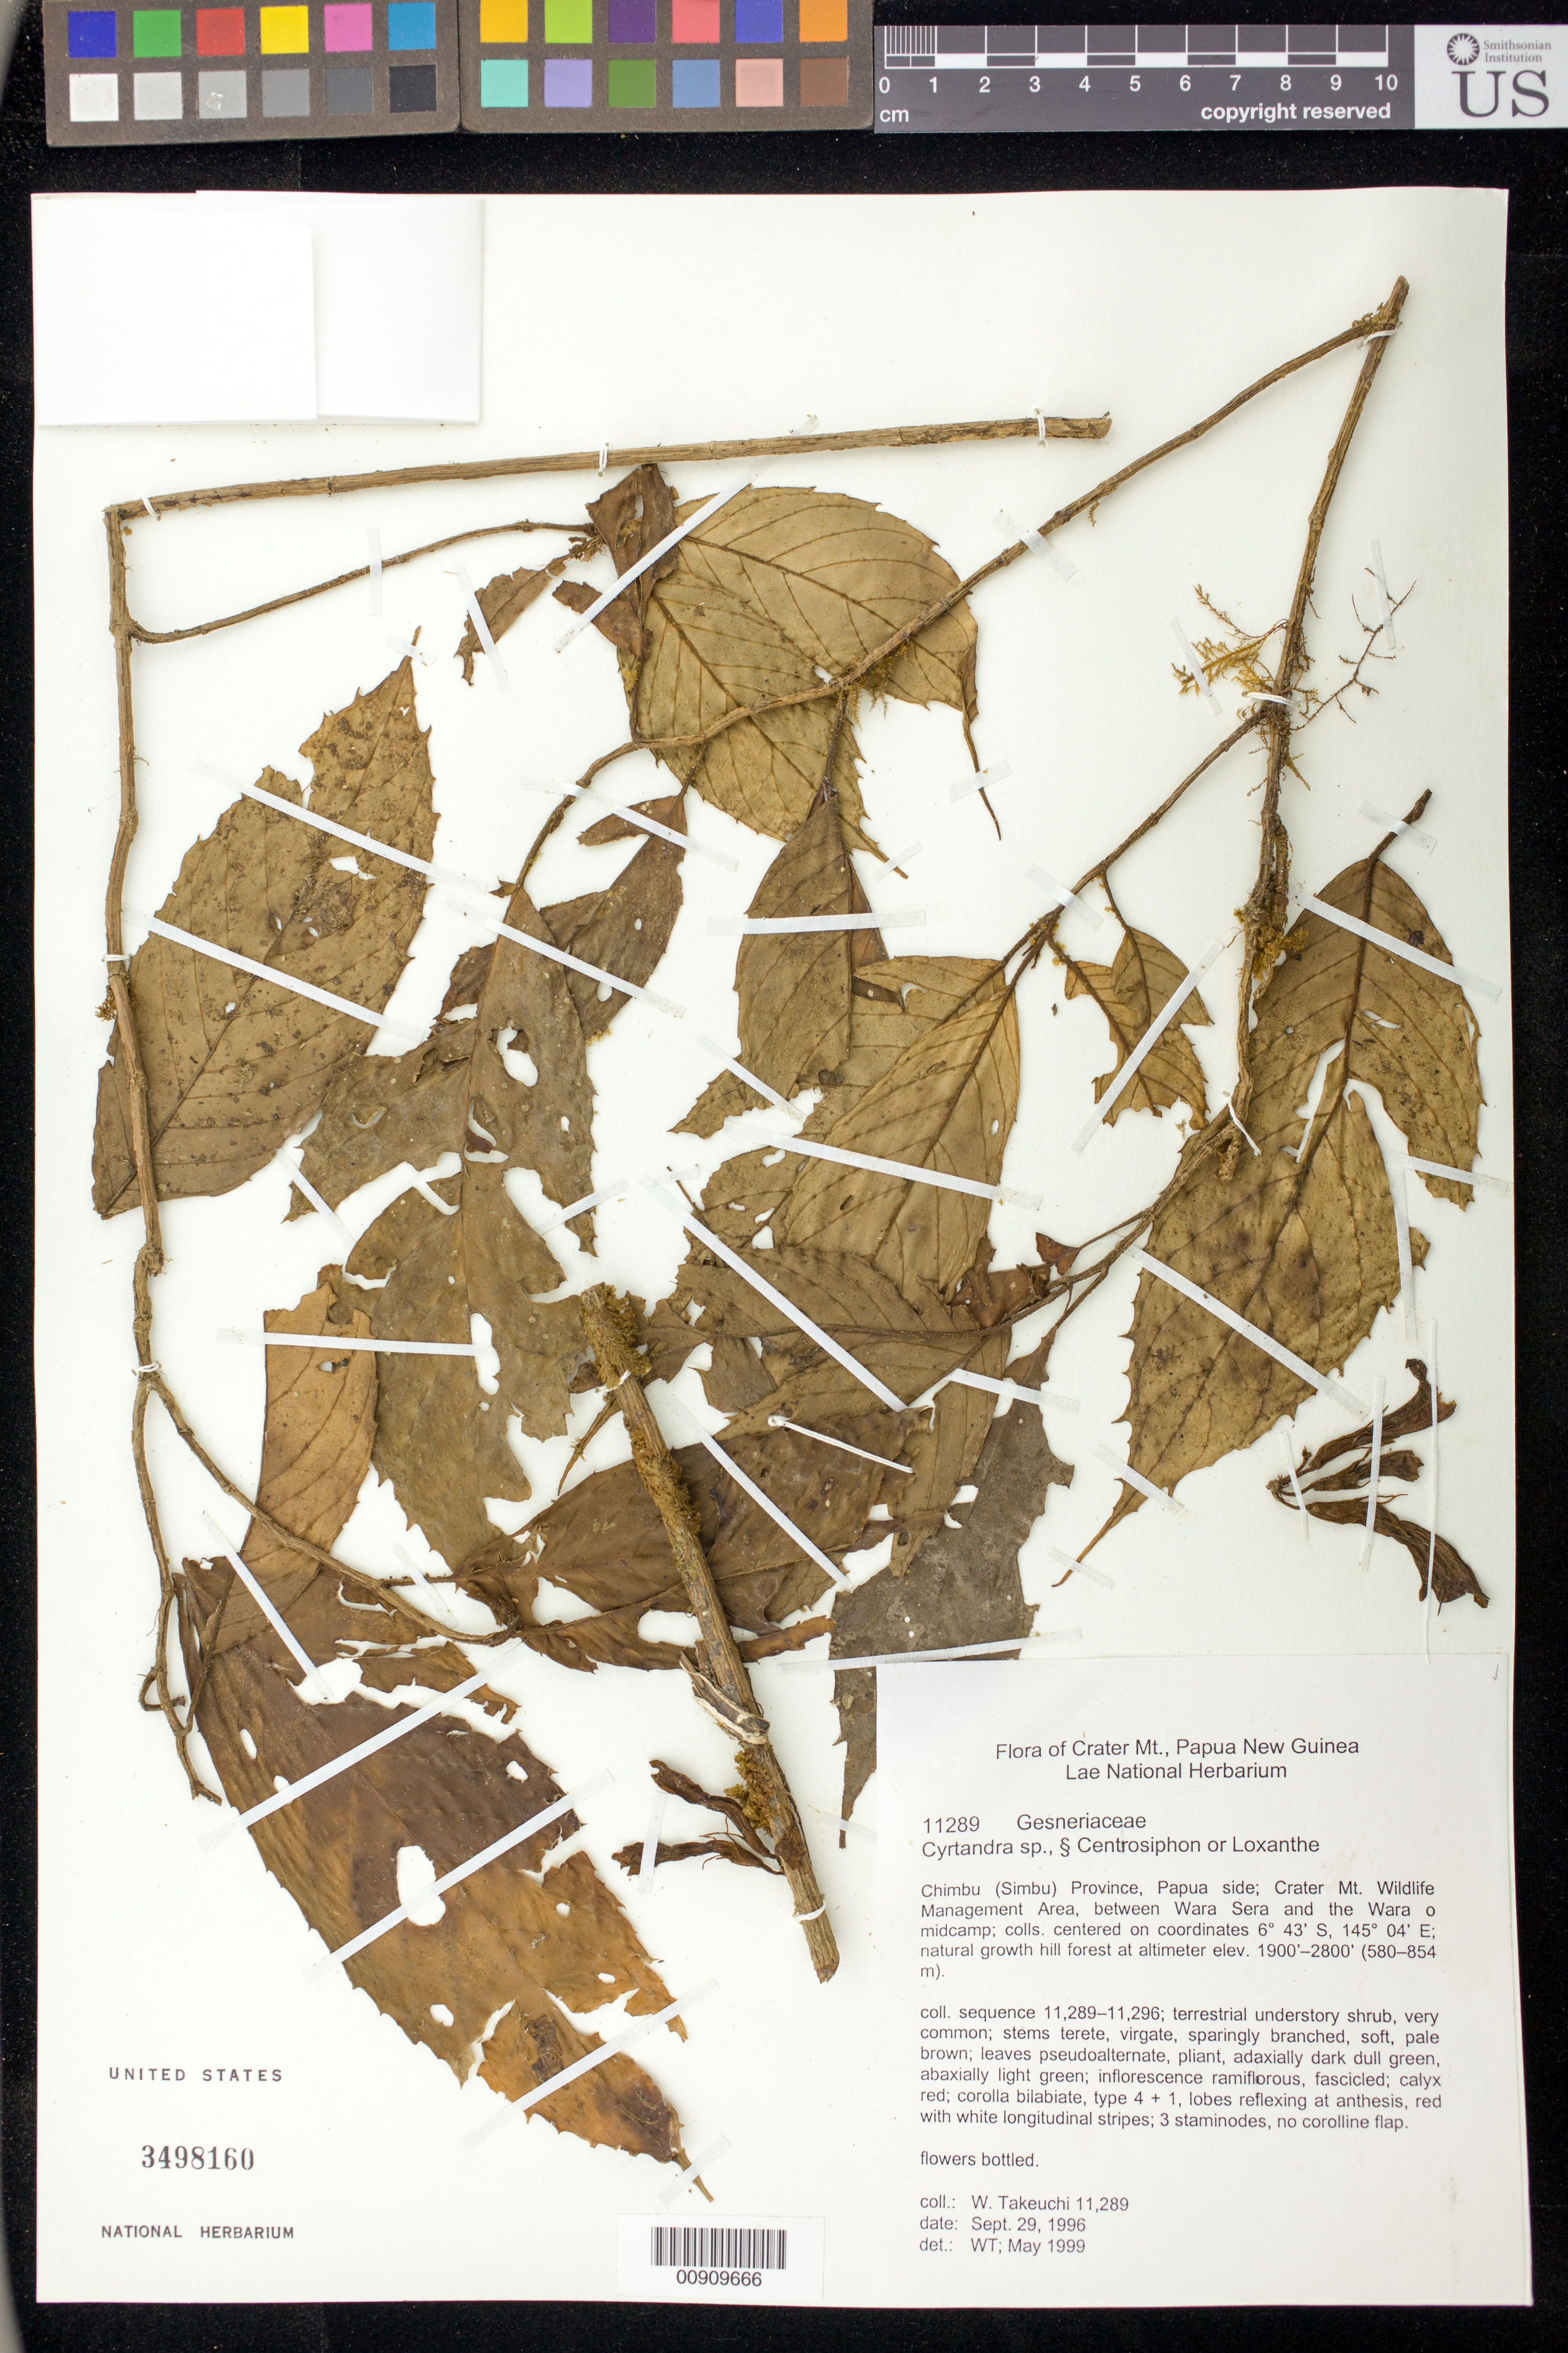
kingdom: Plantae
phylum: Tracheophyta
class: Magnoliopsida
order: Lamiales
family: Gesneriaceae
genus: Cyrtandra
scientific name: Cyrtandra sp.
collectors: W. N. Takeuchi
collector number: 11289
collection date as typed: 29 Sep 1996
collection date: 1996-09-29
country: Papua New Guinea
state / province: Chimbu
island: New Guinea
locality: Chimbu (Simbu) Province, Papua side; Crater Mt. Wildlife Management Area, between Wara Sera and the Wara midcamp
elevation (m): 580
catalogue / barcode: US 3498160